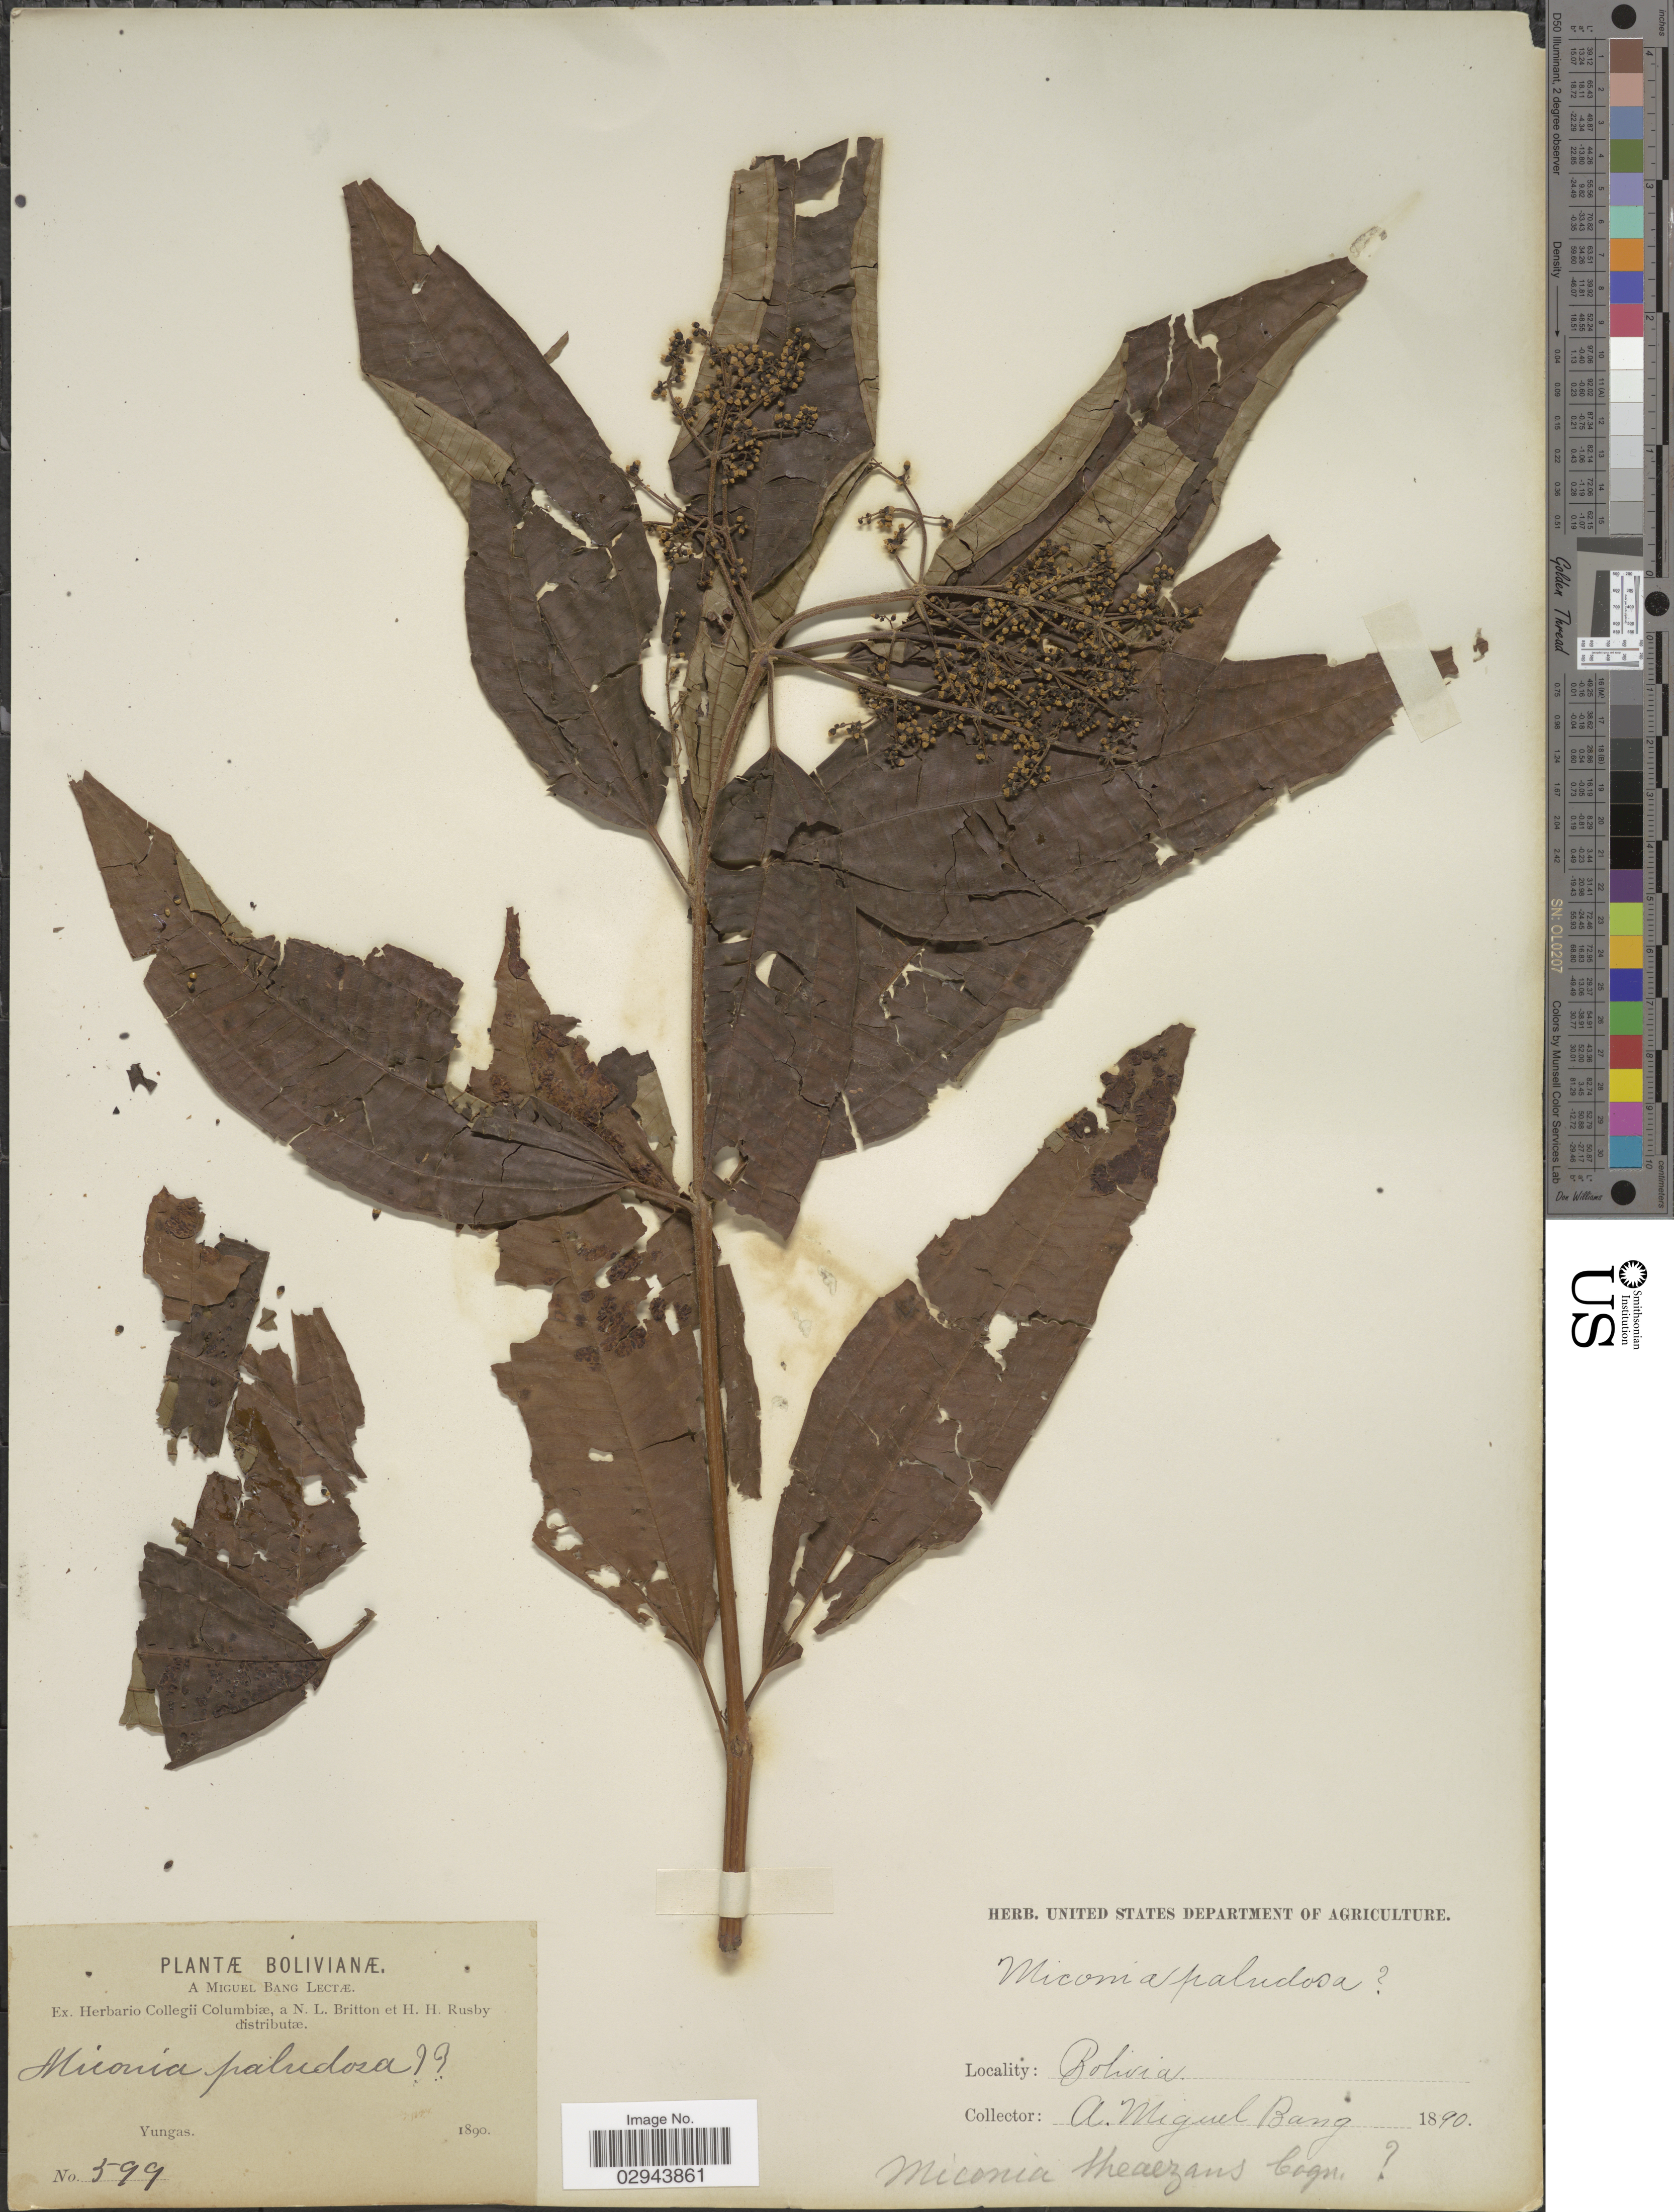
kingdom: Plantae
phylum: Tracheophyta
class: Magnoliopsida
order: Myrtales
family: Melastomataceae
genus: Miconia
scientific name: Miconia ternatifolia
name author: Triana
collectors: M. Bang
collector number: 599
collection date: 1890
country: Bolivia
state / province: La Paz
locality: Bolivianæ. Yungas.